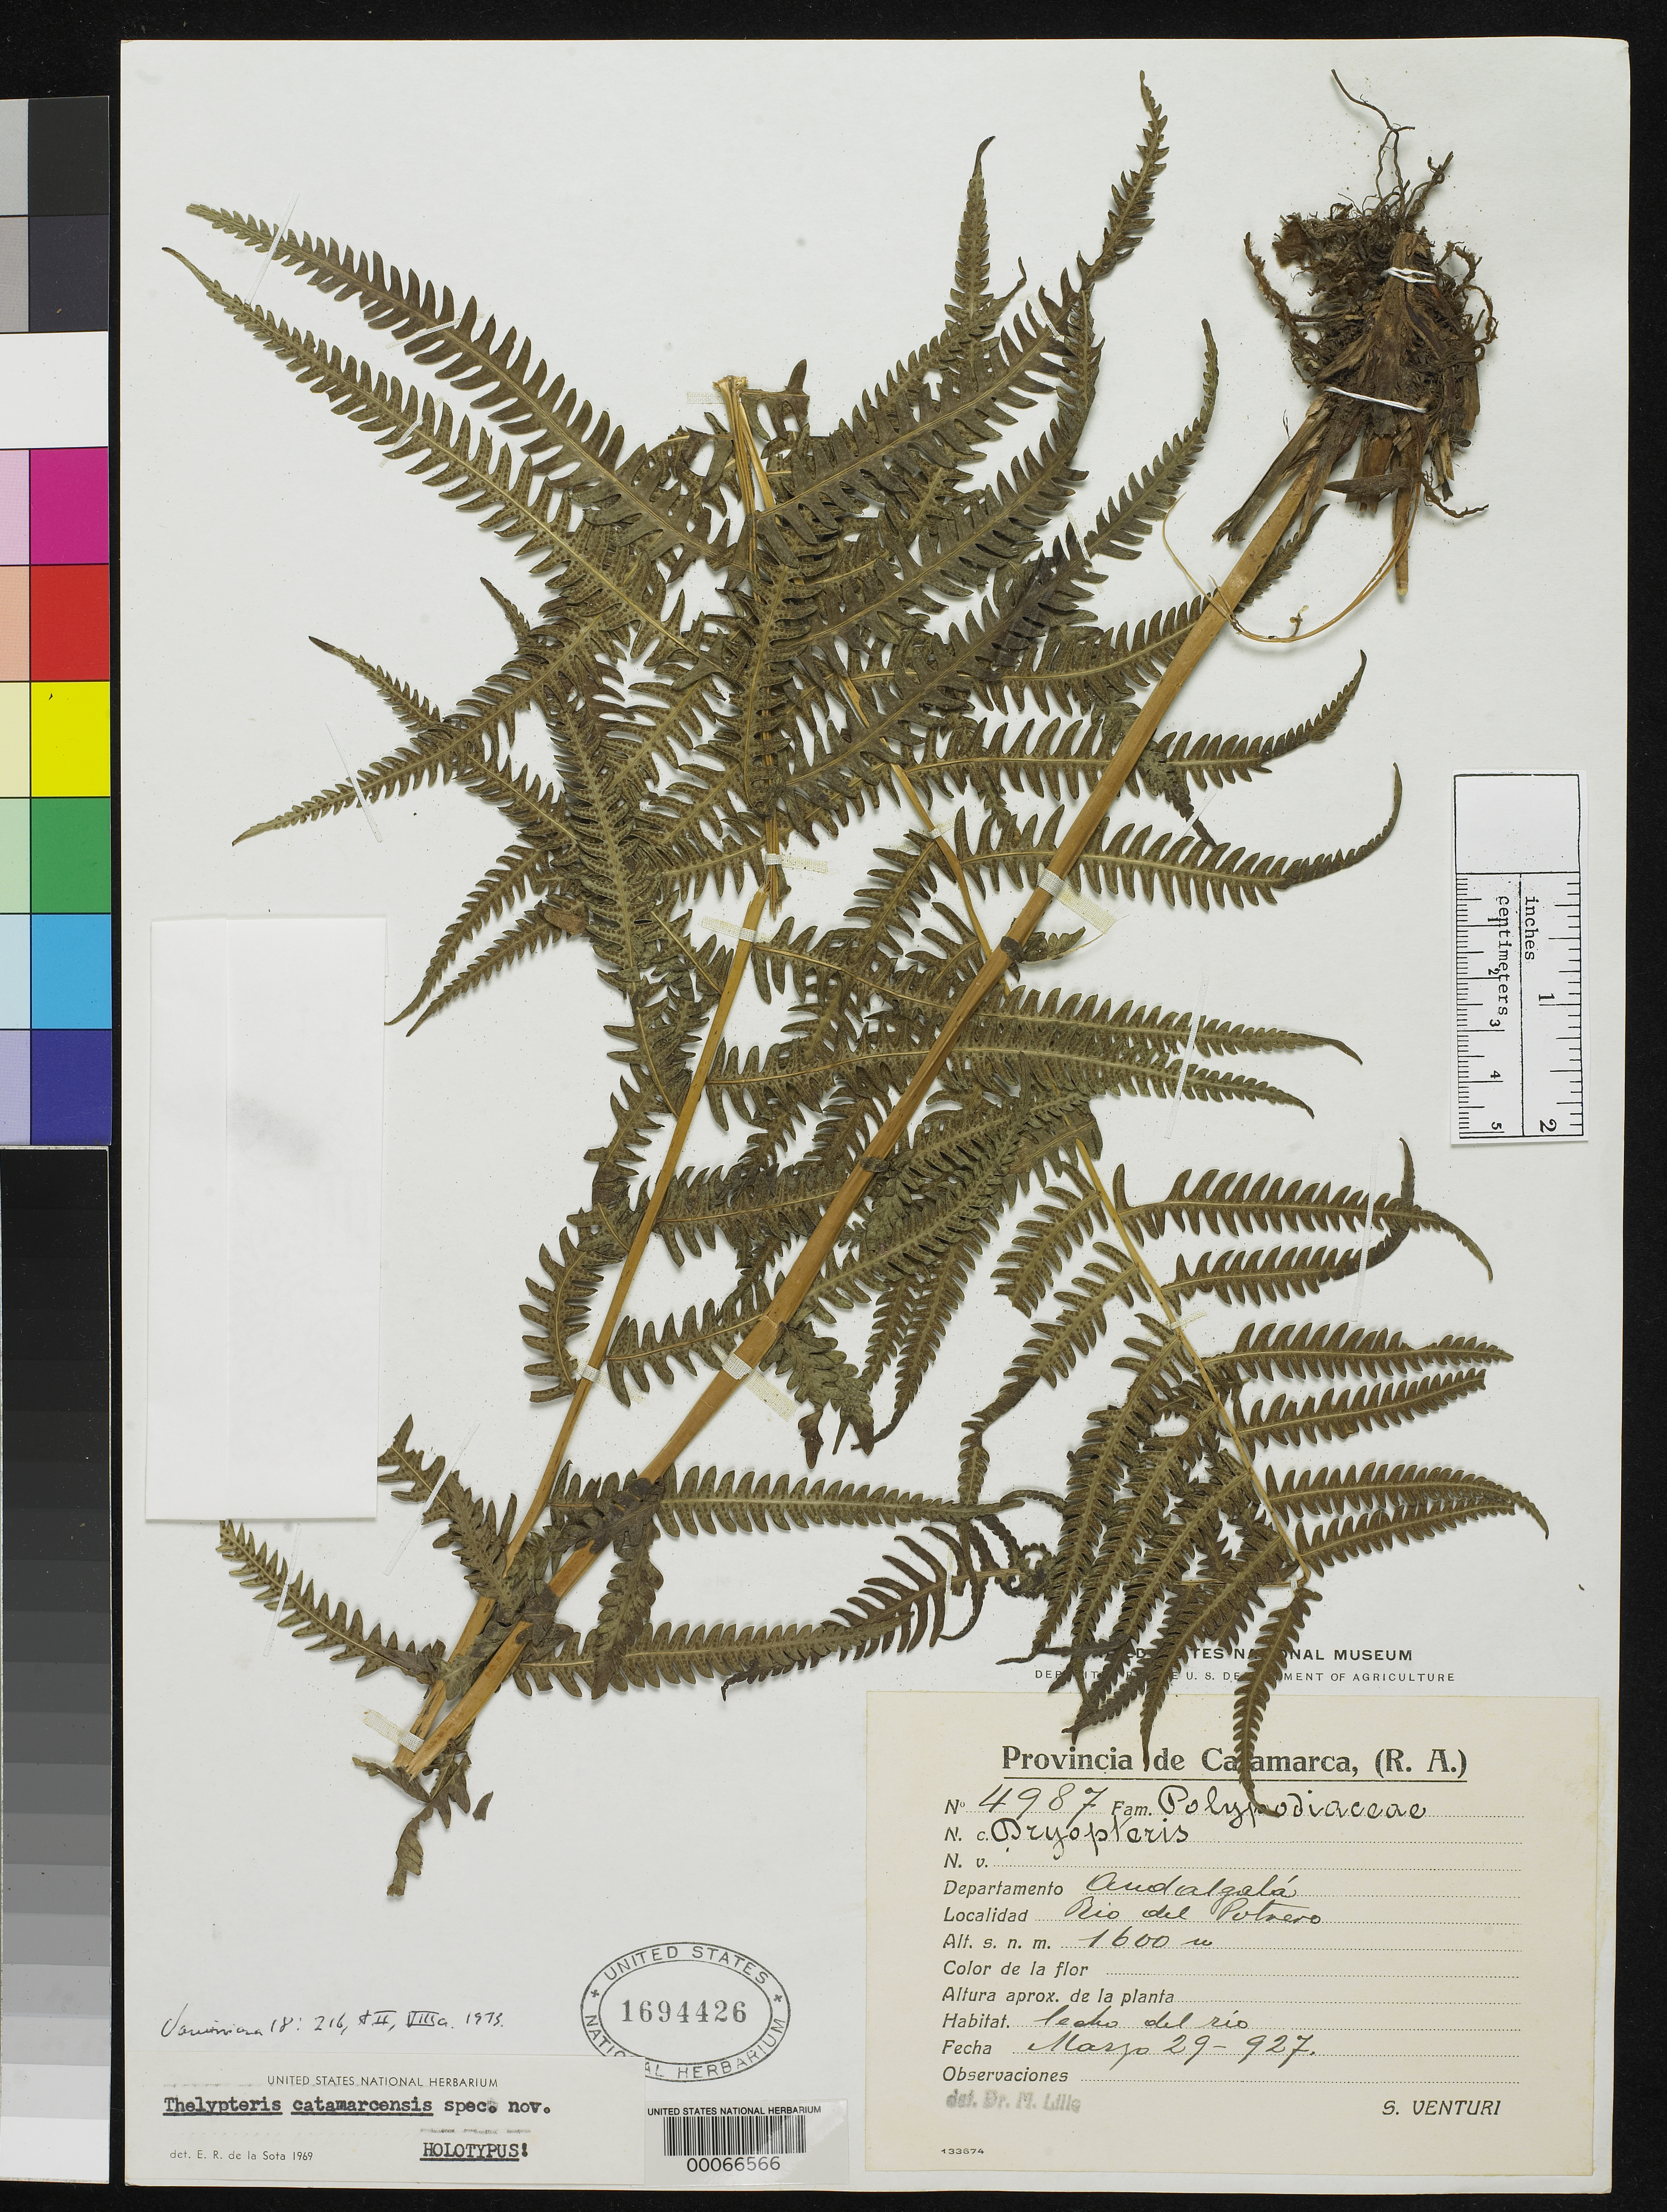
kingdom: Plantae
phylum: Tracheophyta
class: Polypodiopsida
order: Polypodiales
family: Thelypteridaceae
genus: Thelypteris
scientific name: Thelypteris catamarcensis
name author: de la Sota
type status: Holotype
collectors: S. Venturi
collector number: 4987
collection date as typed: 29 Mar 1927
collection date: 1927-03-29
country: Argentina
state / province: Catamarca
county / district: Andalgalá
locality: Rio del Potrero.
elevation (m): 1600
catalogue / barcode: US 1694426